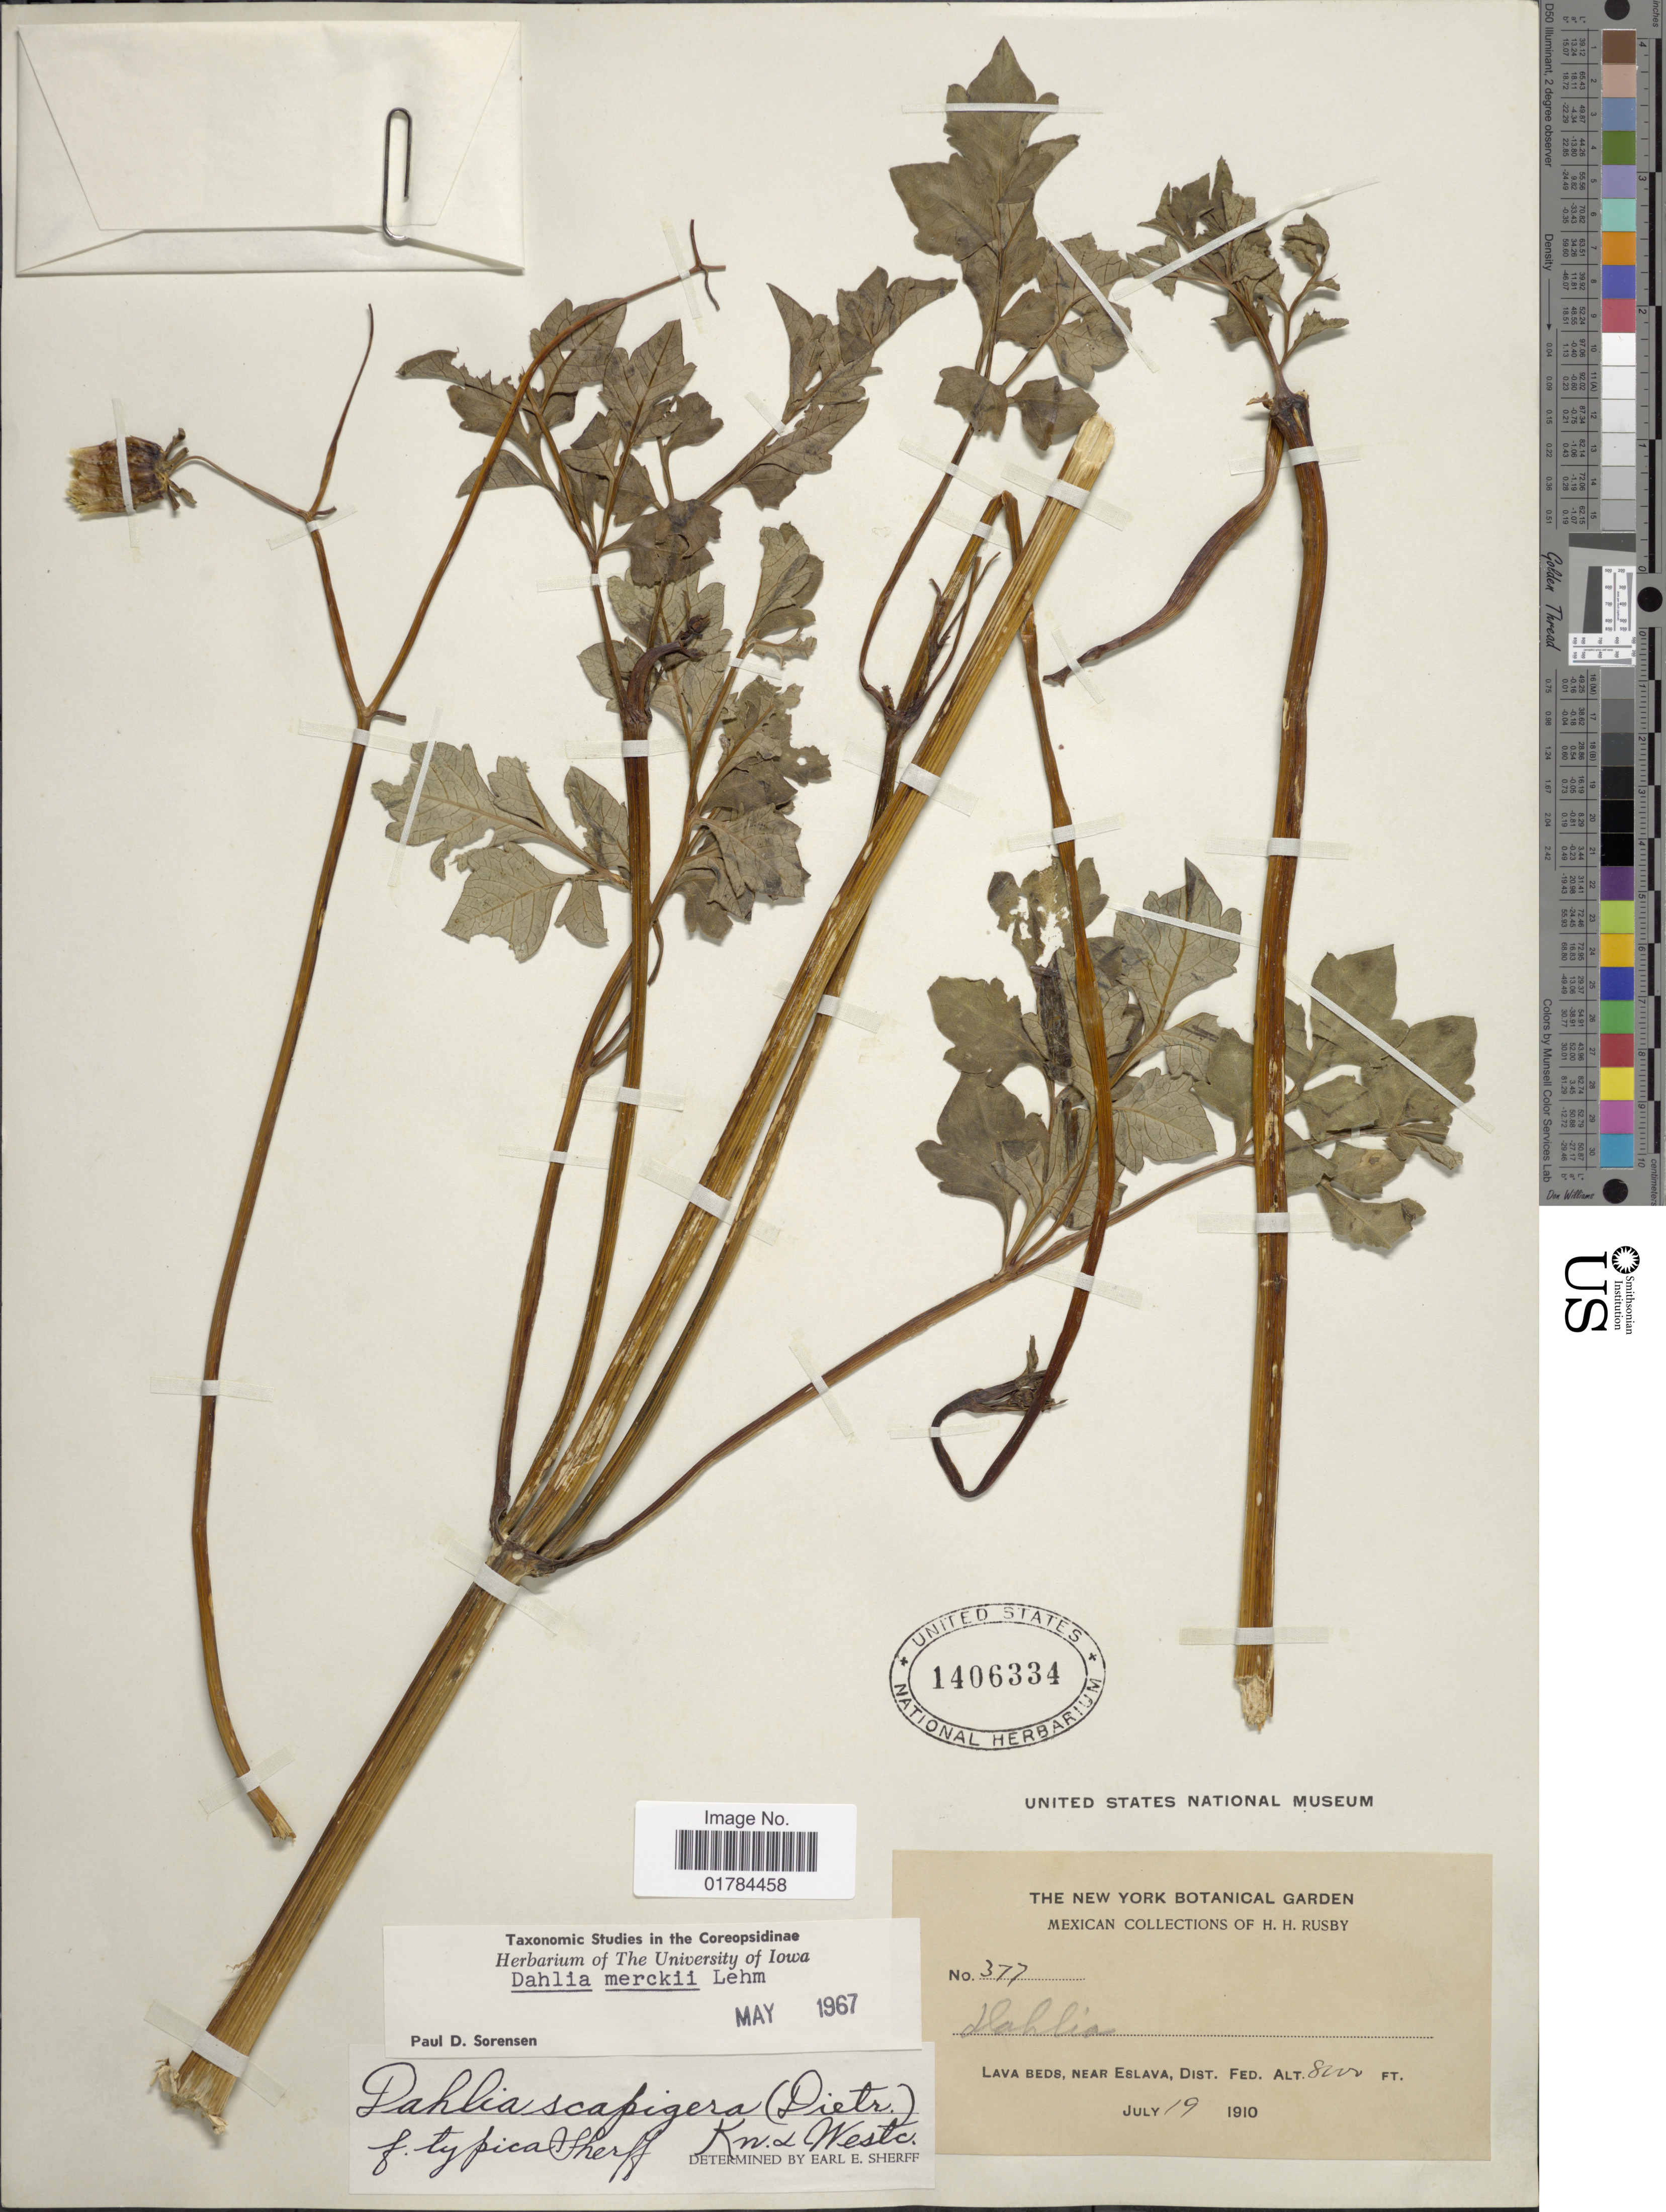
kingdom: Plantae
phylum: Tracheophyta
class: Magnoliopsida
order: Asterales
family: Asteraceae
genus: Dahlia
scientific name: Dahlia merckii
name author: Lehm.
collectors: H. H. Rusby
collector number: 377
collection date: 1910-07-19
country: Mexico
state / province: Distrito Federal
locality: Lava beds, near Eslava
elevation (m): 2438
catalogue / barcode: US 1406334